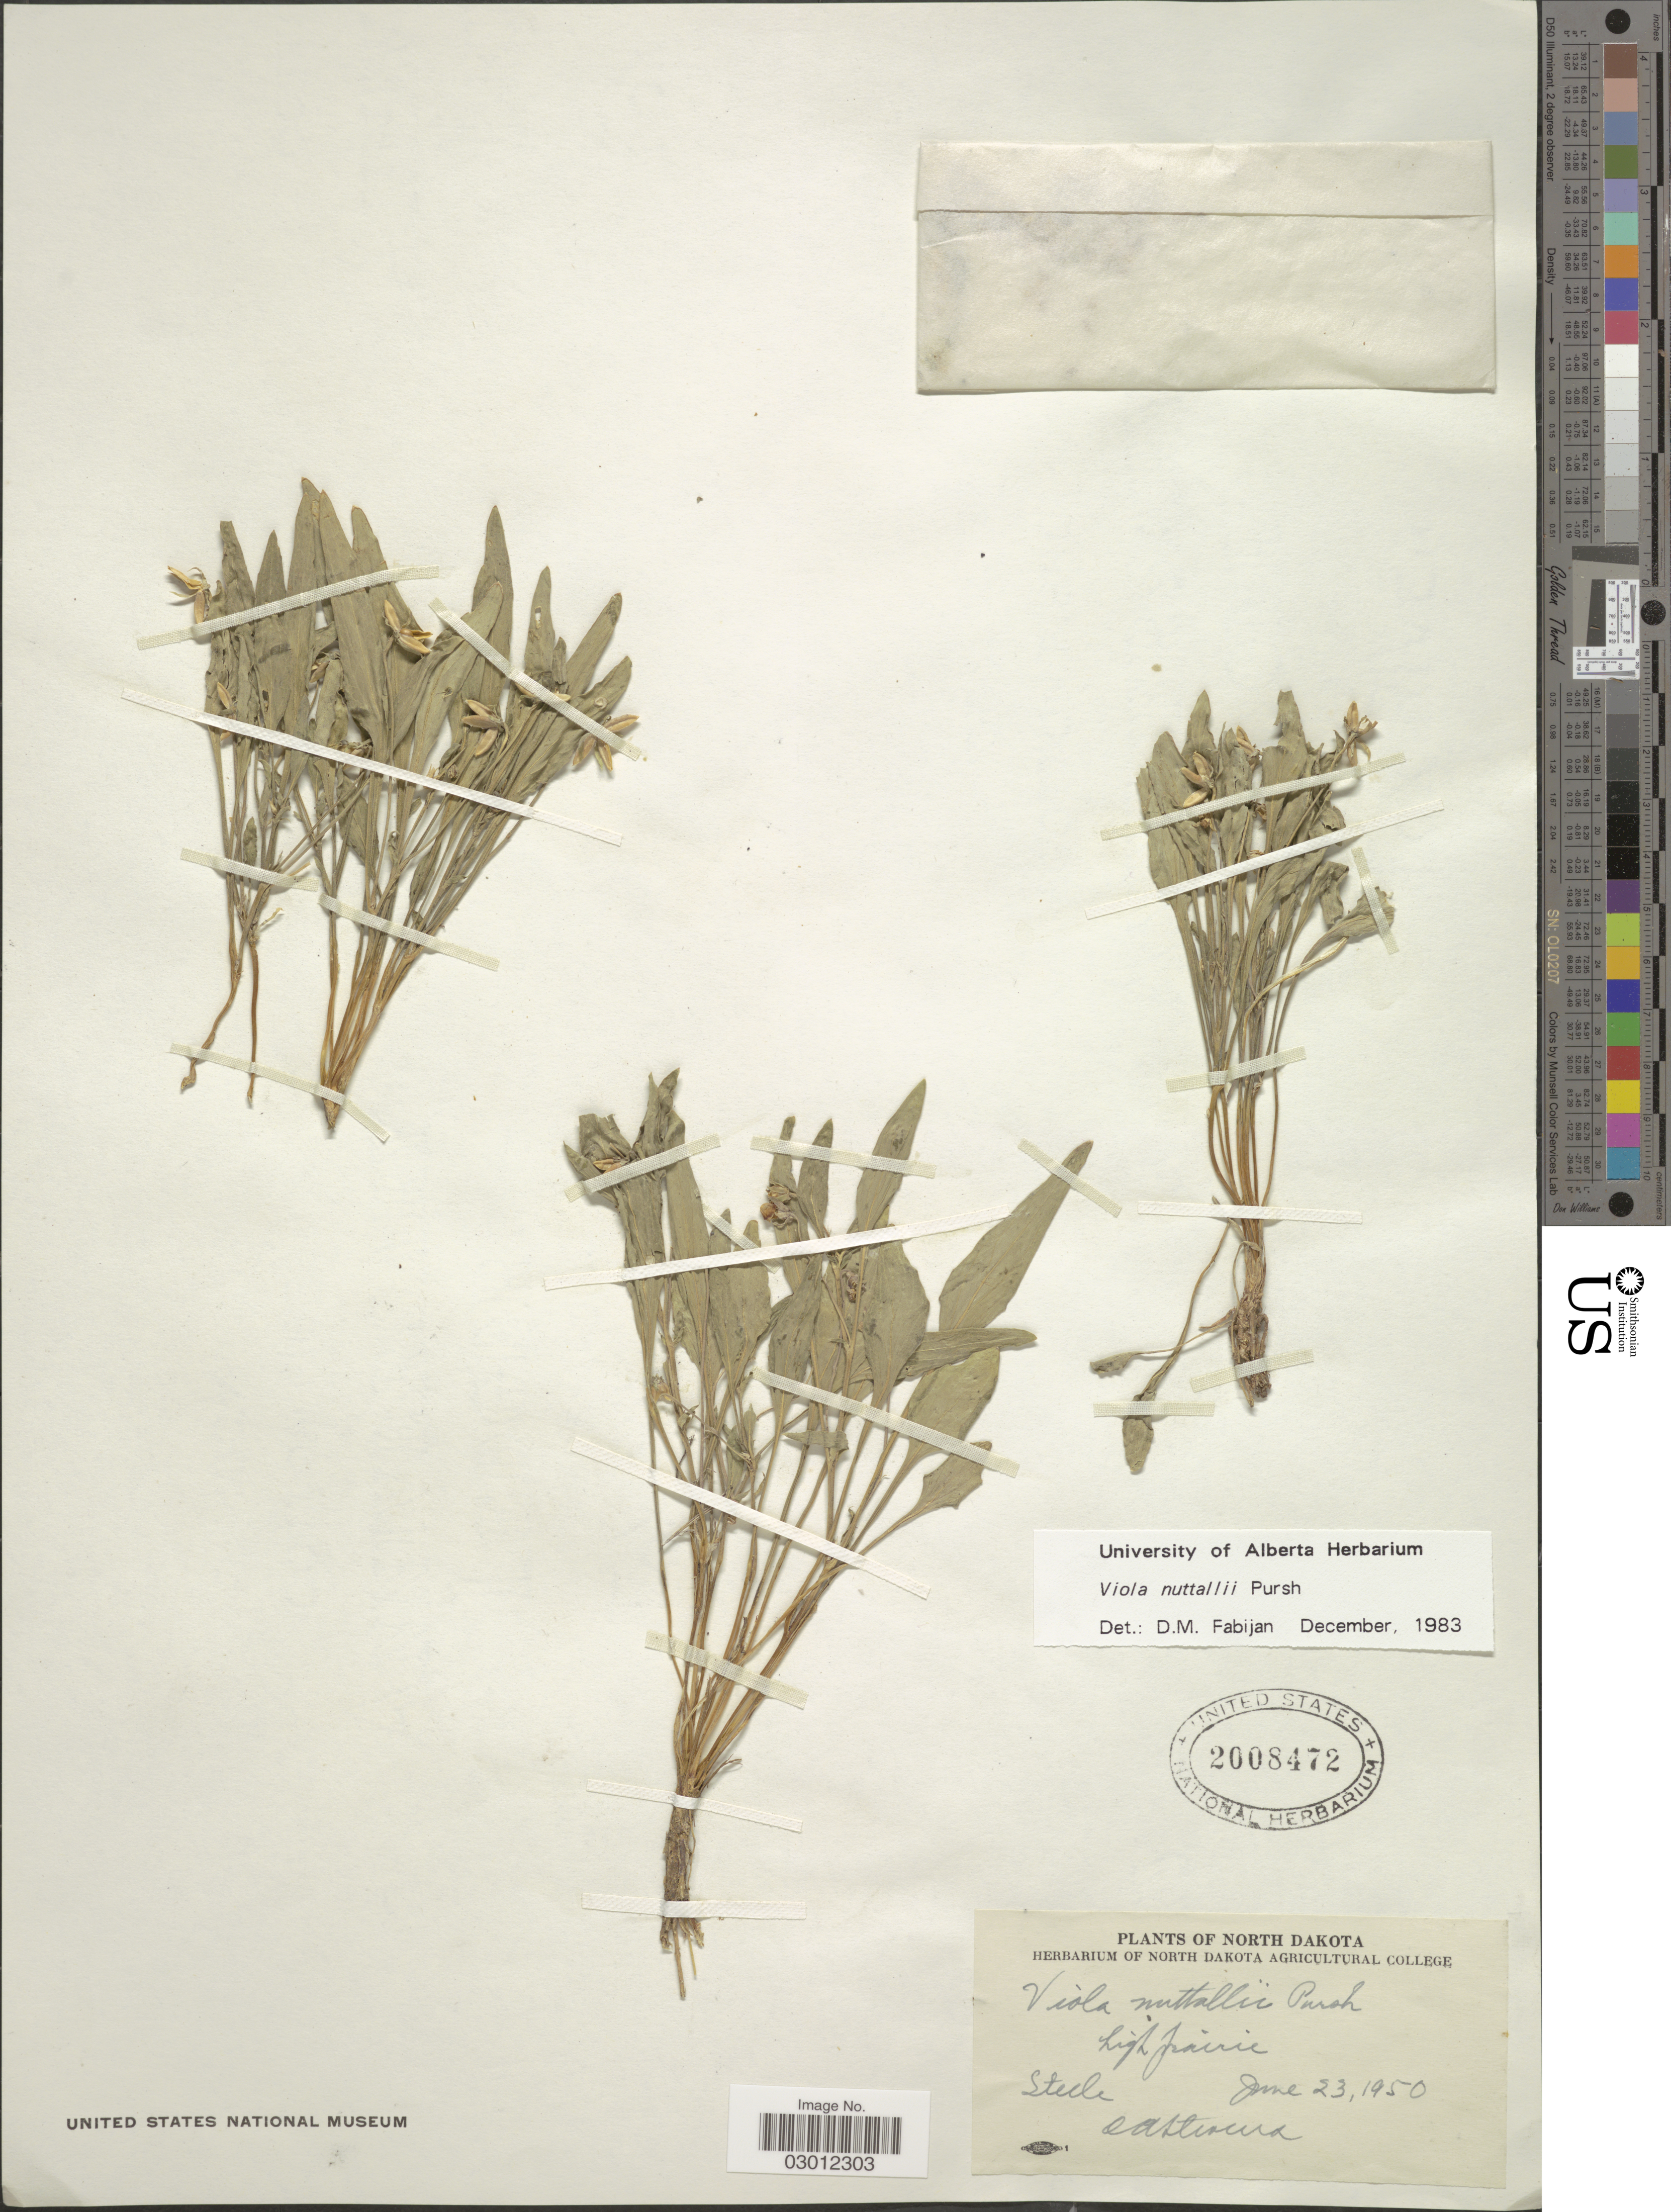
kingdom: Plantae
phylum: Tracheophyta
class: Magnoliopsida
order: Malpighiales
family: Violaceae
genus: Viola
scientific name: Viola nuttallii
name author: Pursh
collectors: O. A. Stevens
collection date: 1950-06-23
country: United States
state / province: North Dakota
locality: Steele.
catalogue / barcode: US 2008472